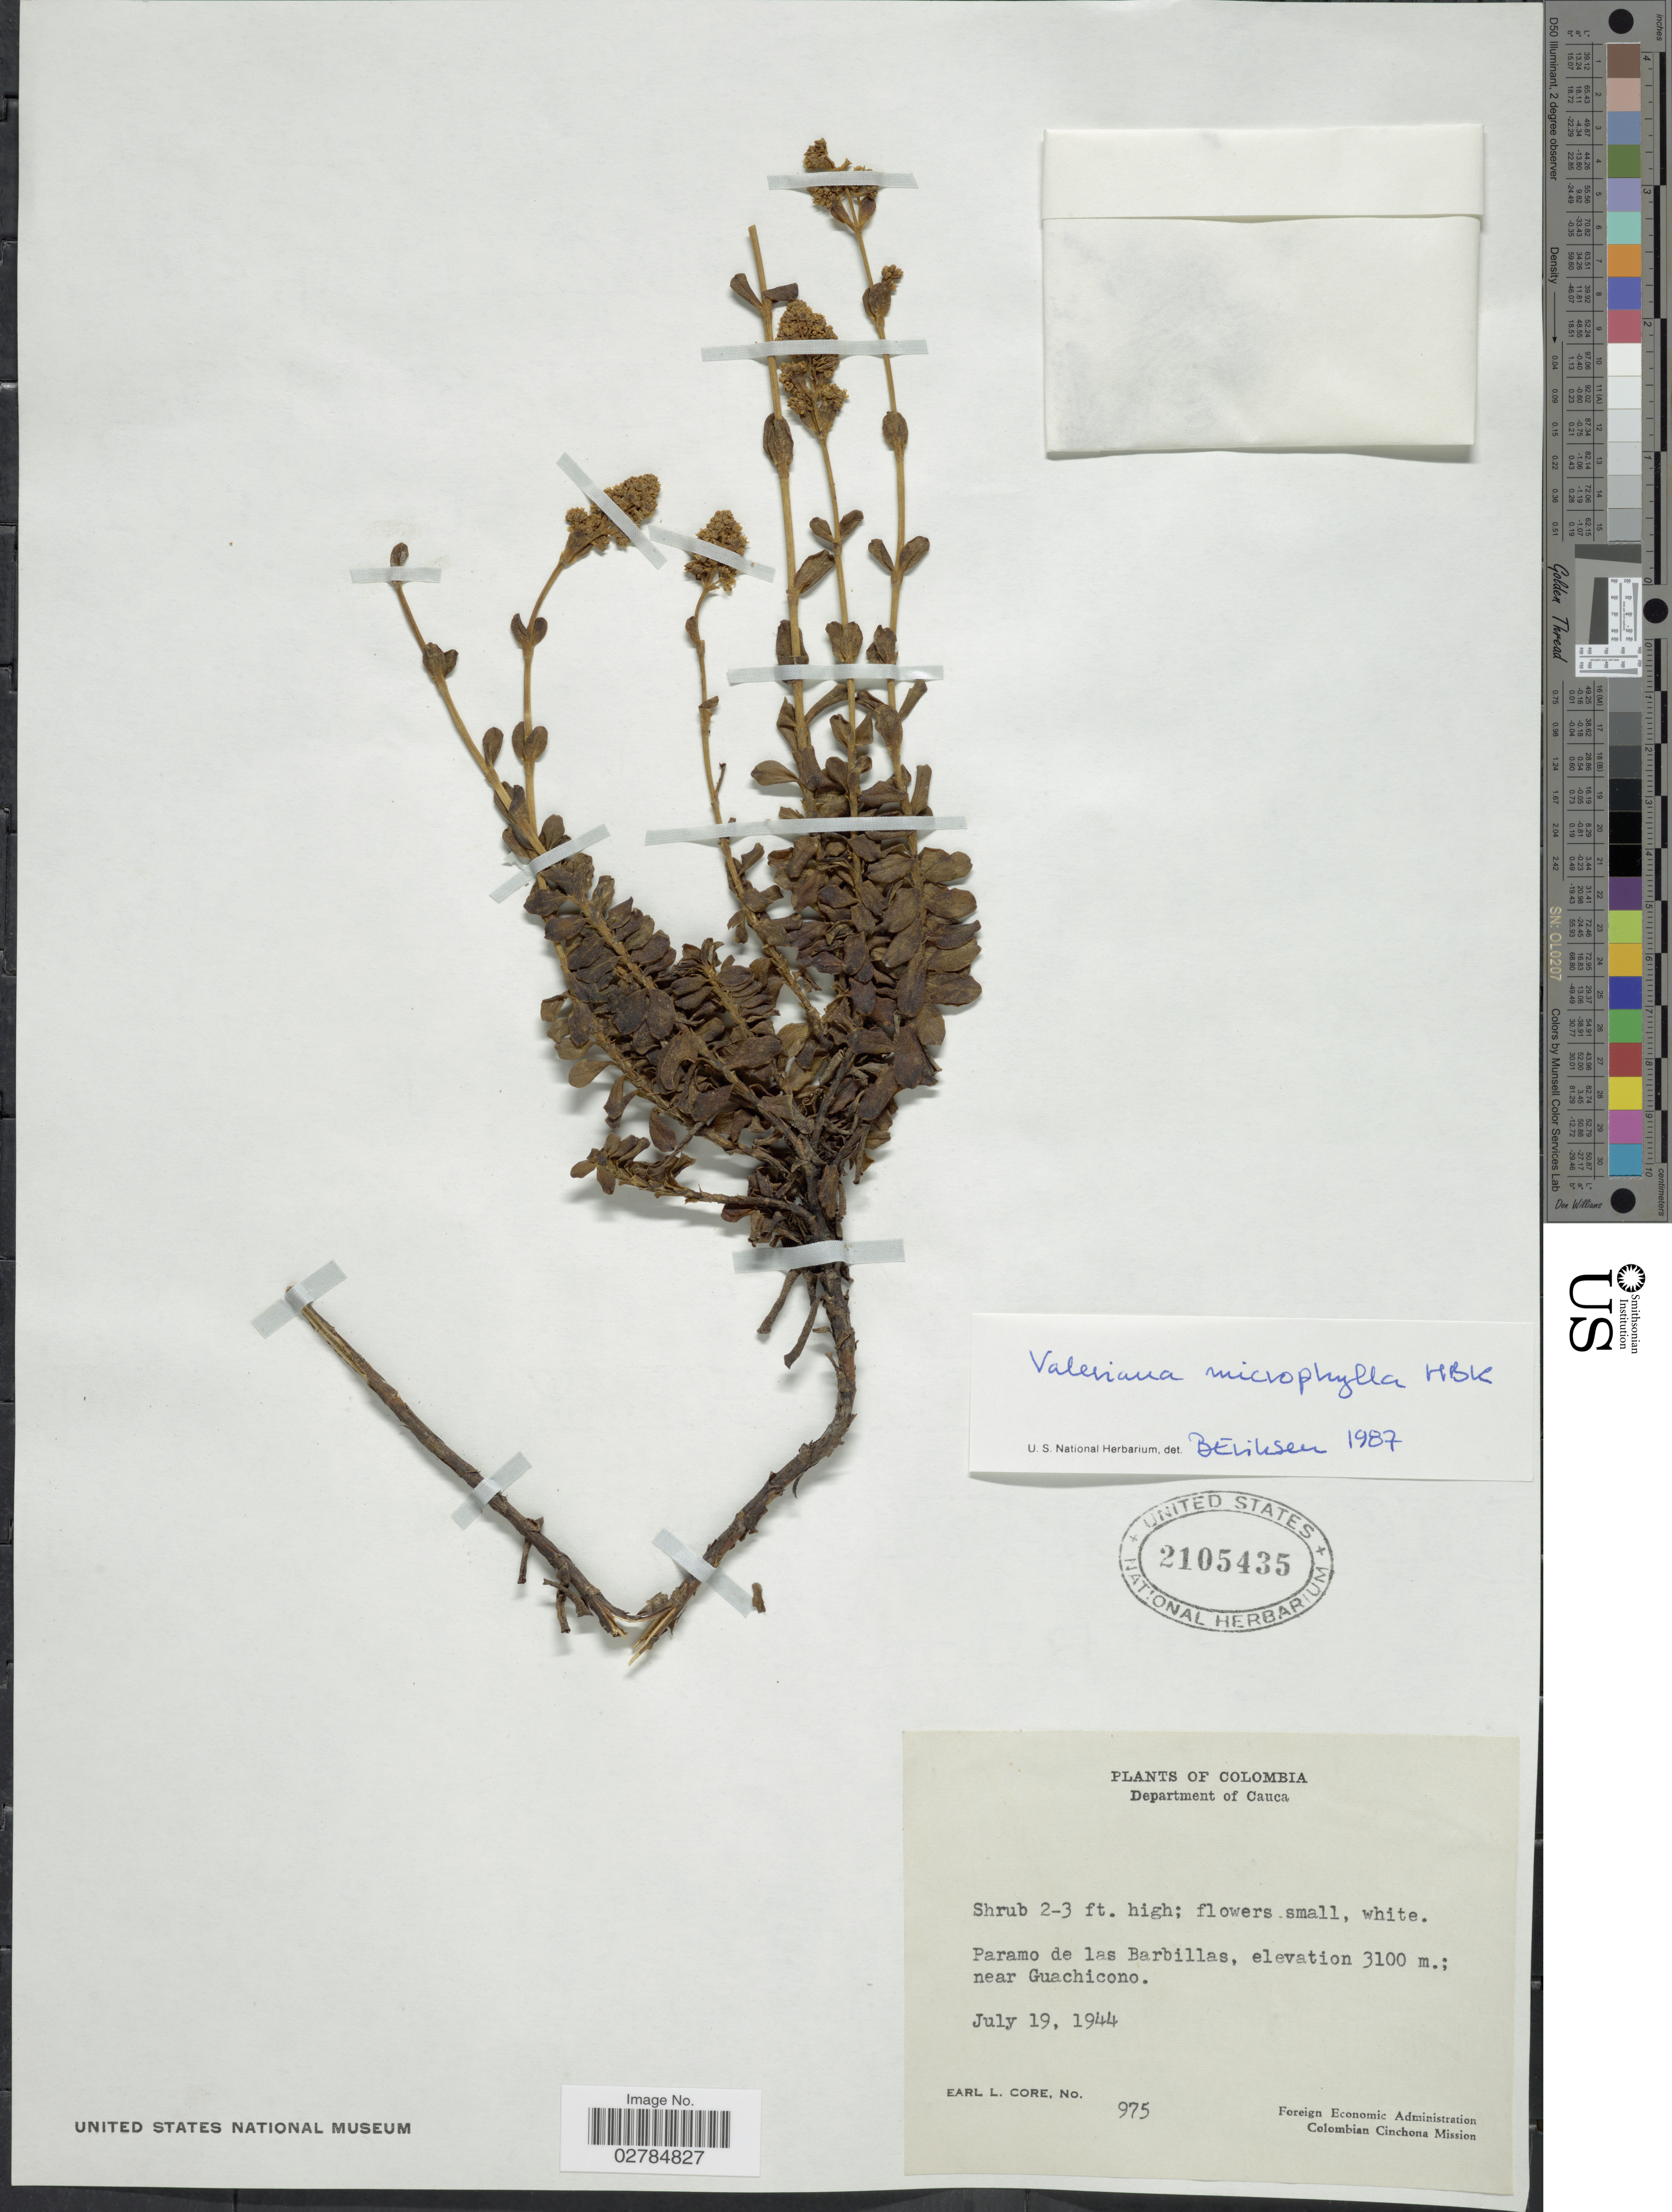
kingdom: Plantae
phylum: Tracheophyta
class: Magnoliopsida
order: Dipsacales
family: Caprifoliaceae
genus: Valeriana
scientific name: Valeriana microphylla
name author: Kunth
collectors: E. L. Core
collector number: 975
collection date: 1944-07-19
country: Colombia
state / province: Cauca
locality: Department of Cauca. Paramo de las Barbillas, near Guachicono.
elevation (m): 3100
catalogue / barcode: US 2105435